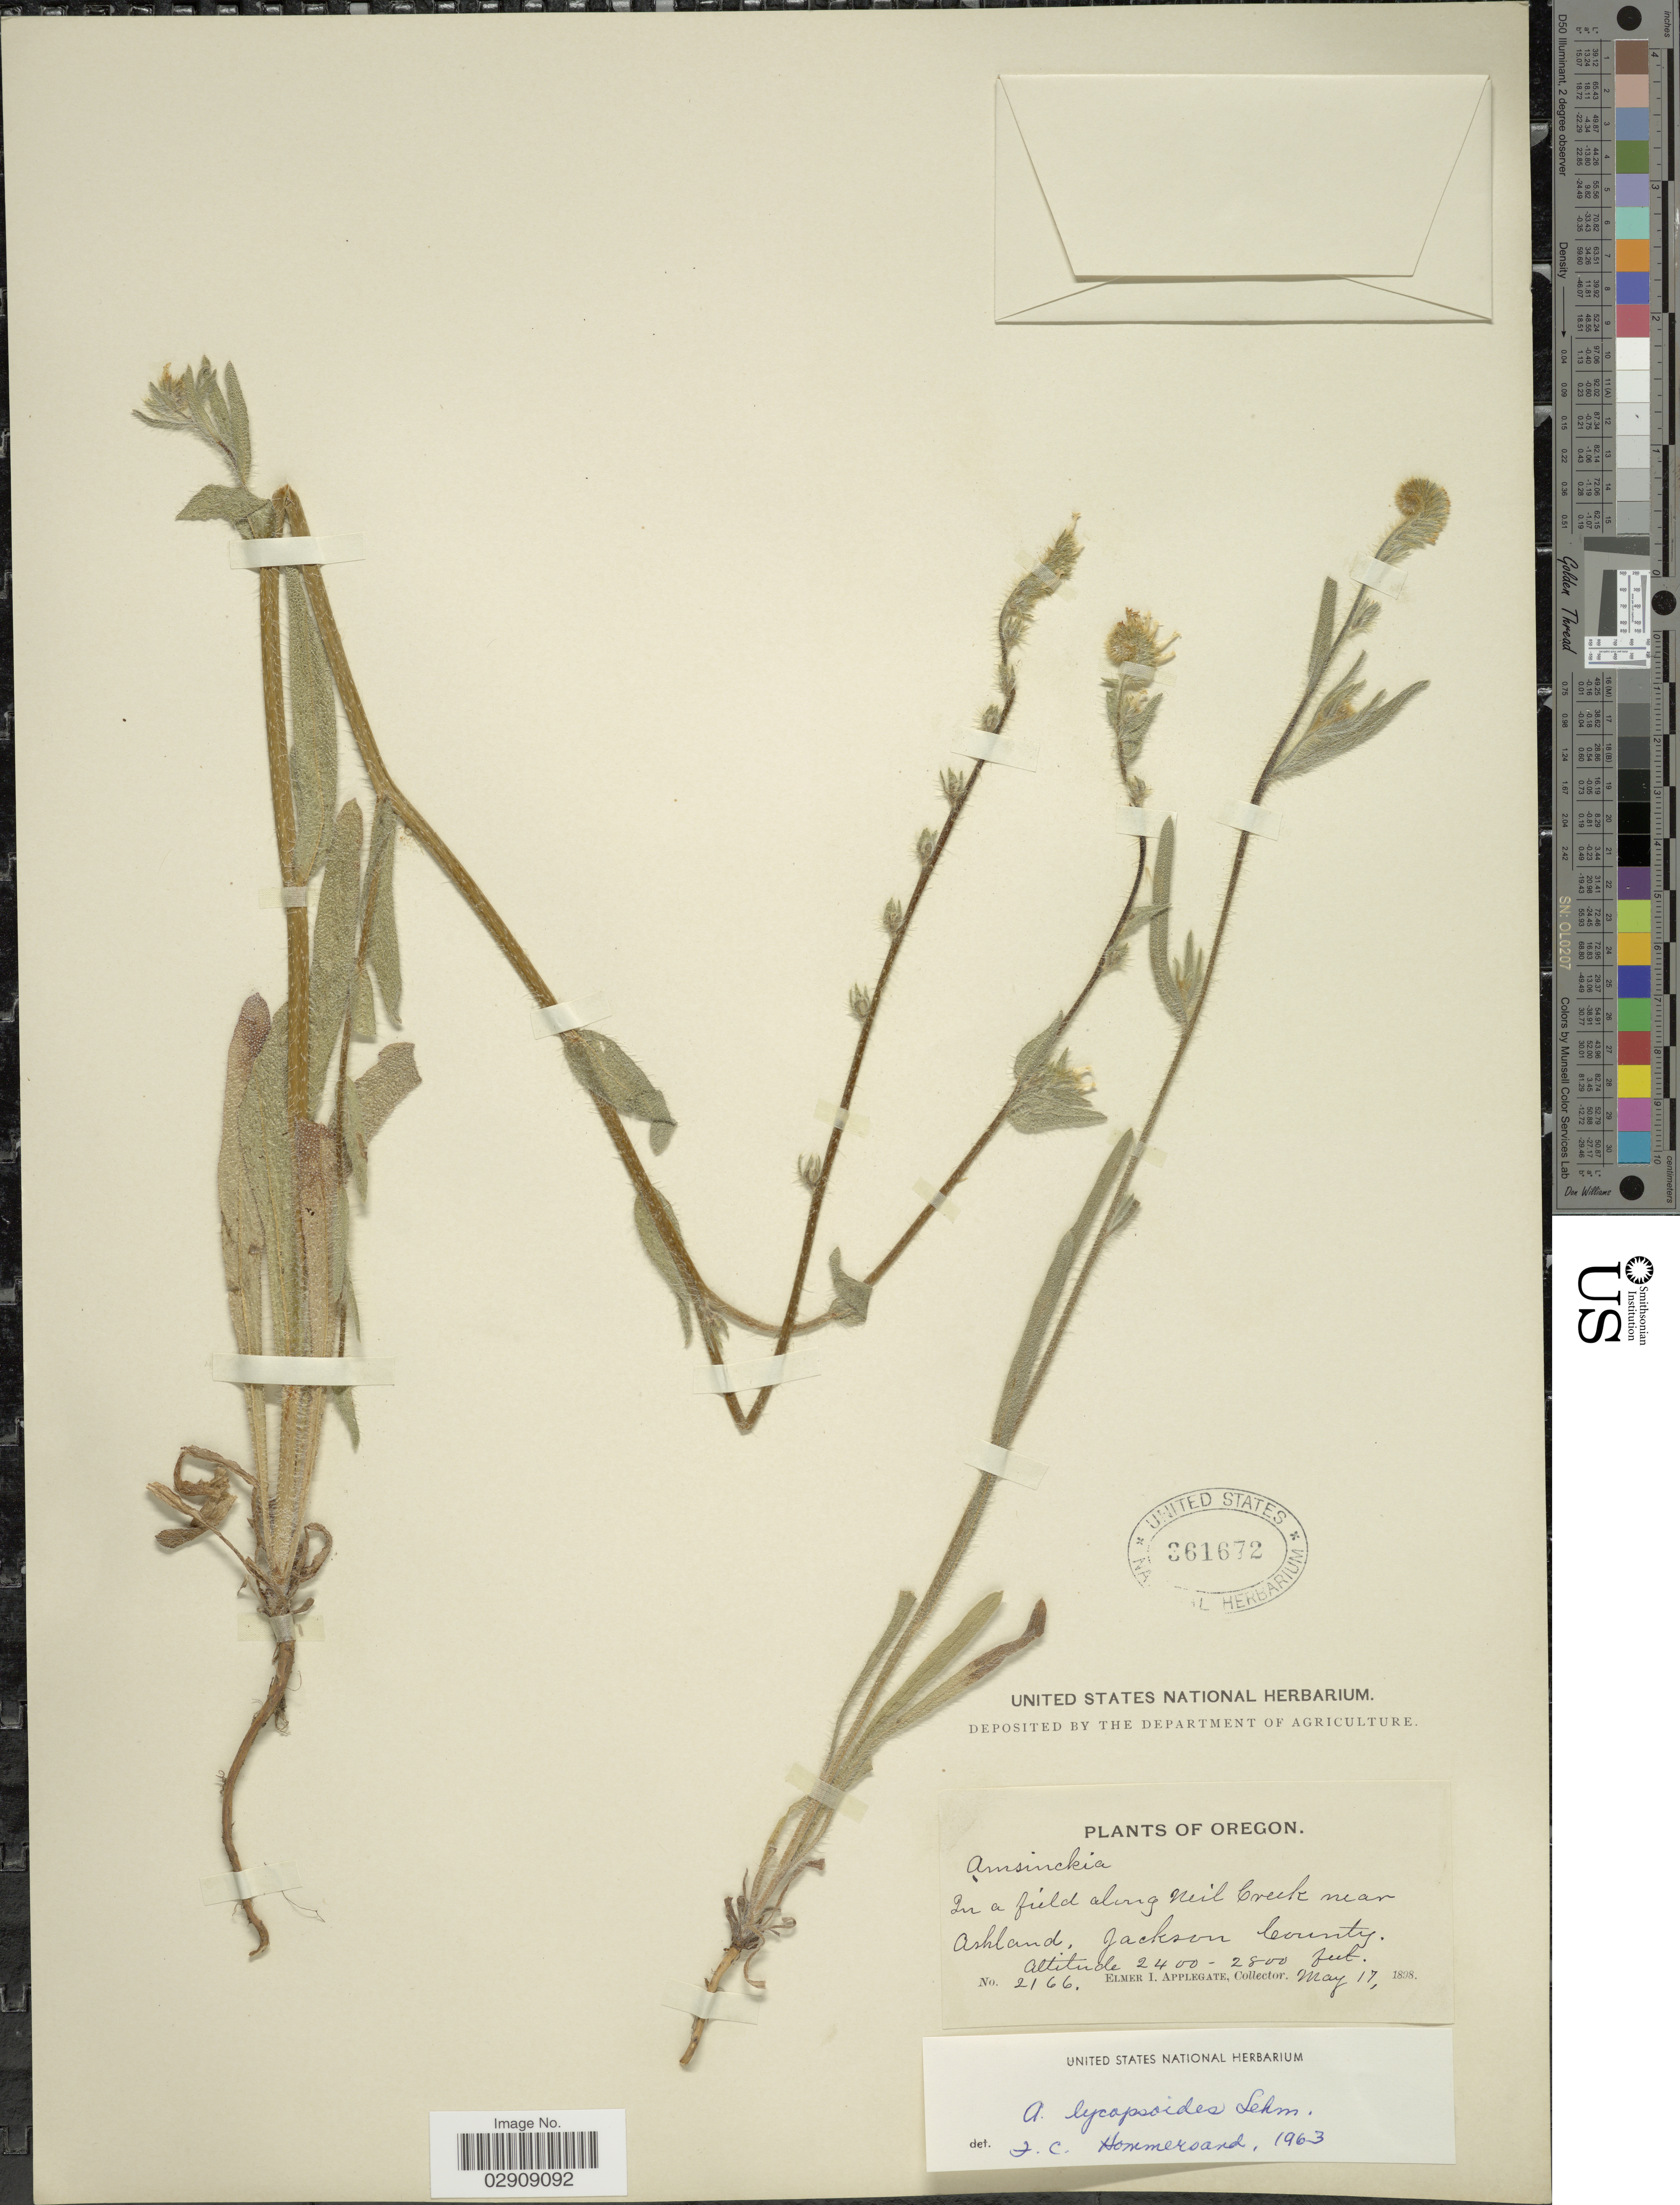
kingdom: Plantae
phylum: Tracheophyta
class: Magnoliopsida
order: Boraginales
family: Boraginaceae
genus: Amsinckia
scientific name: Amsinckia lycopsoides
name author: Lehm.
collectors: E. I. Applegate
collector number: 2166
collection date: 1898-05-17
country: United States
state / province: Oregon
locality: In a field along Neil Creek near Ashland, Jackson County.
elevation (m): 732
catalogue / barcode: US 361672